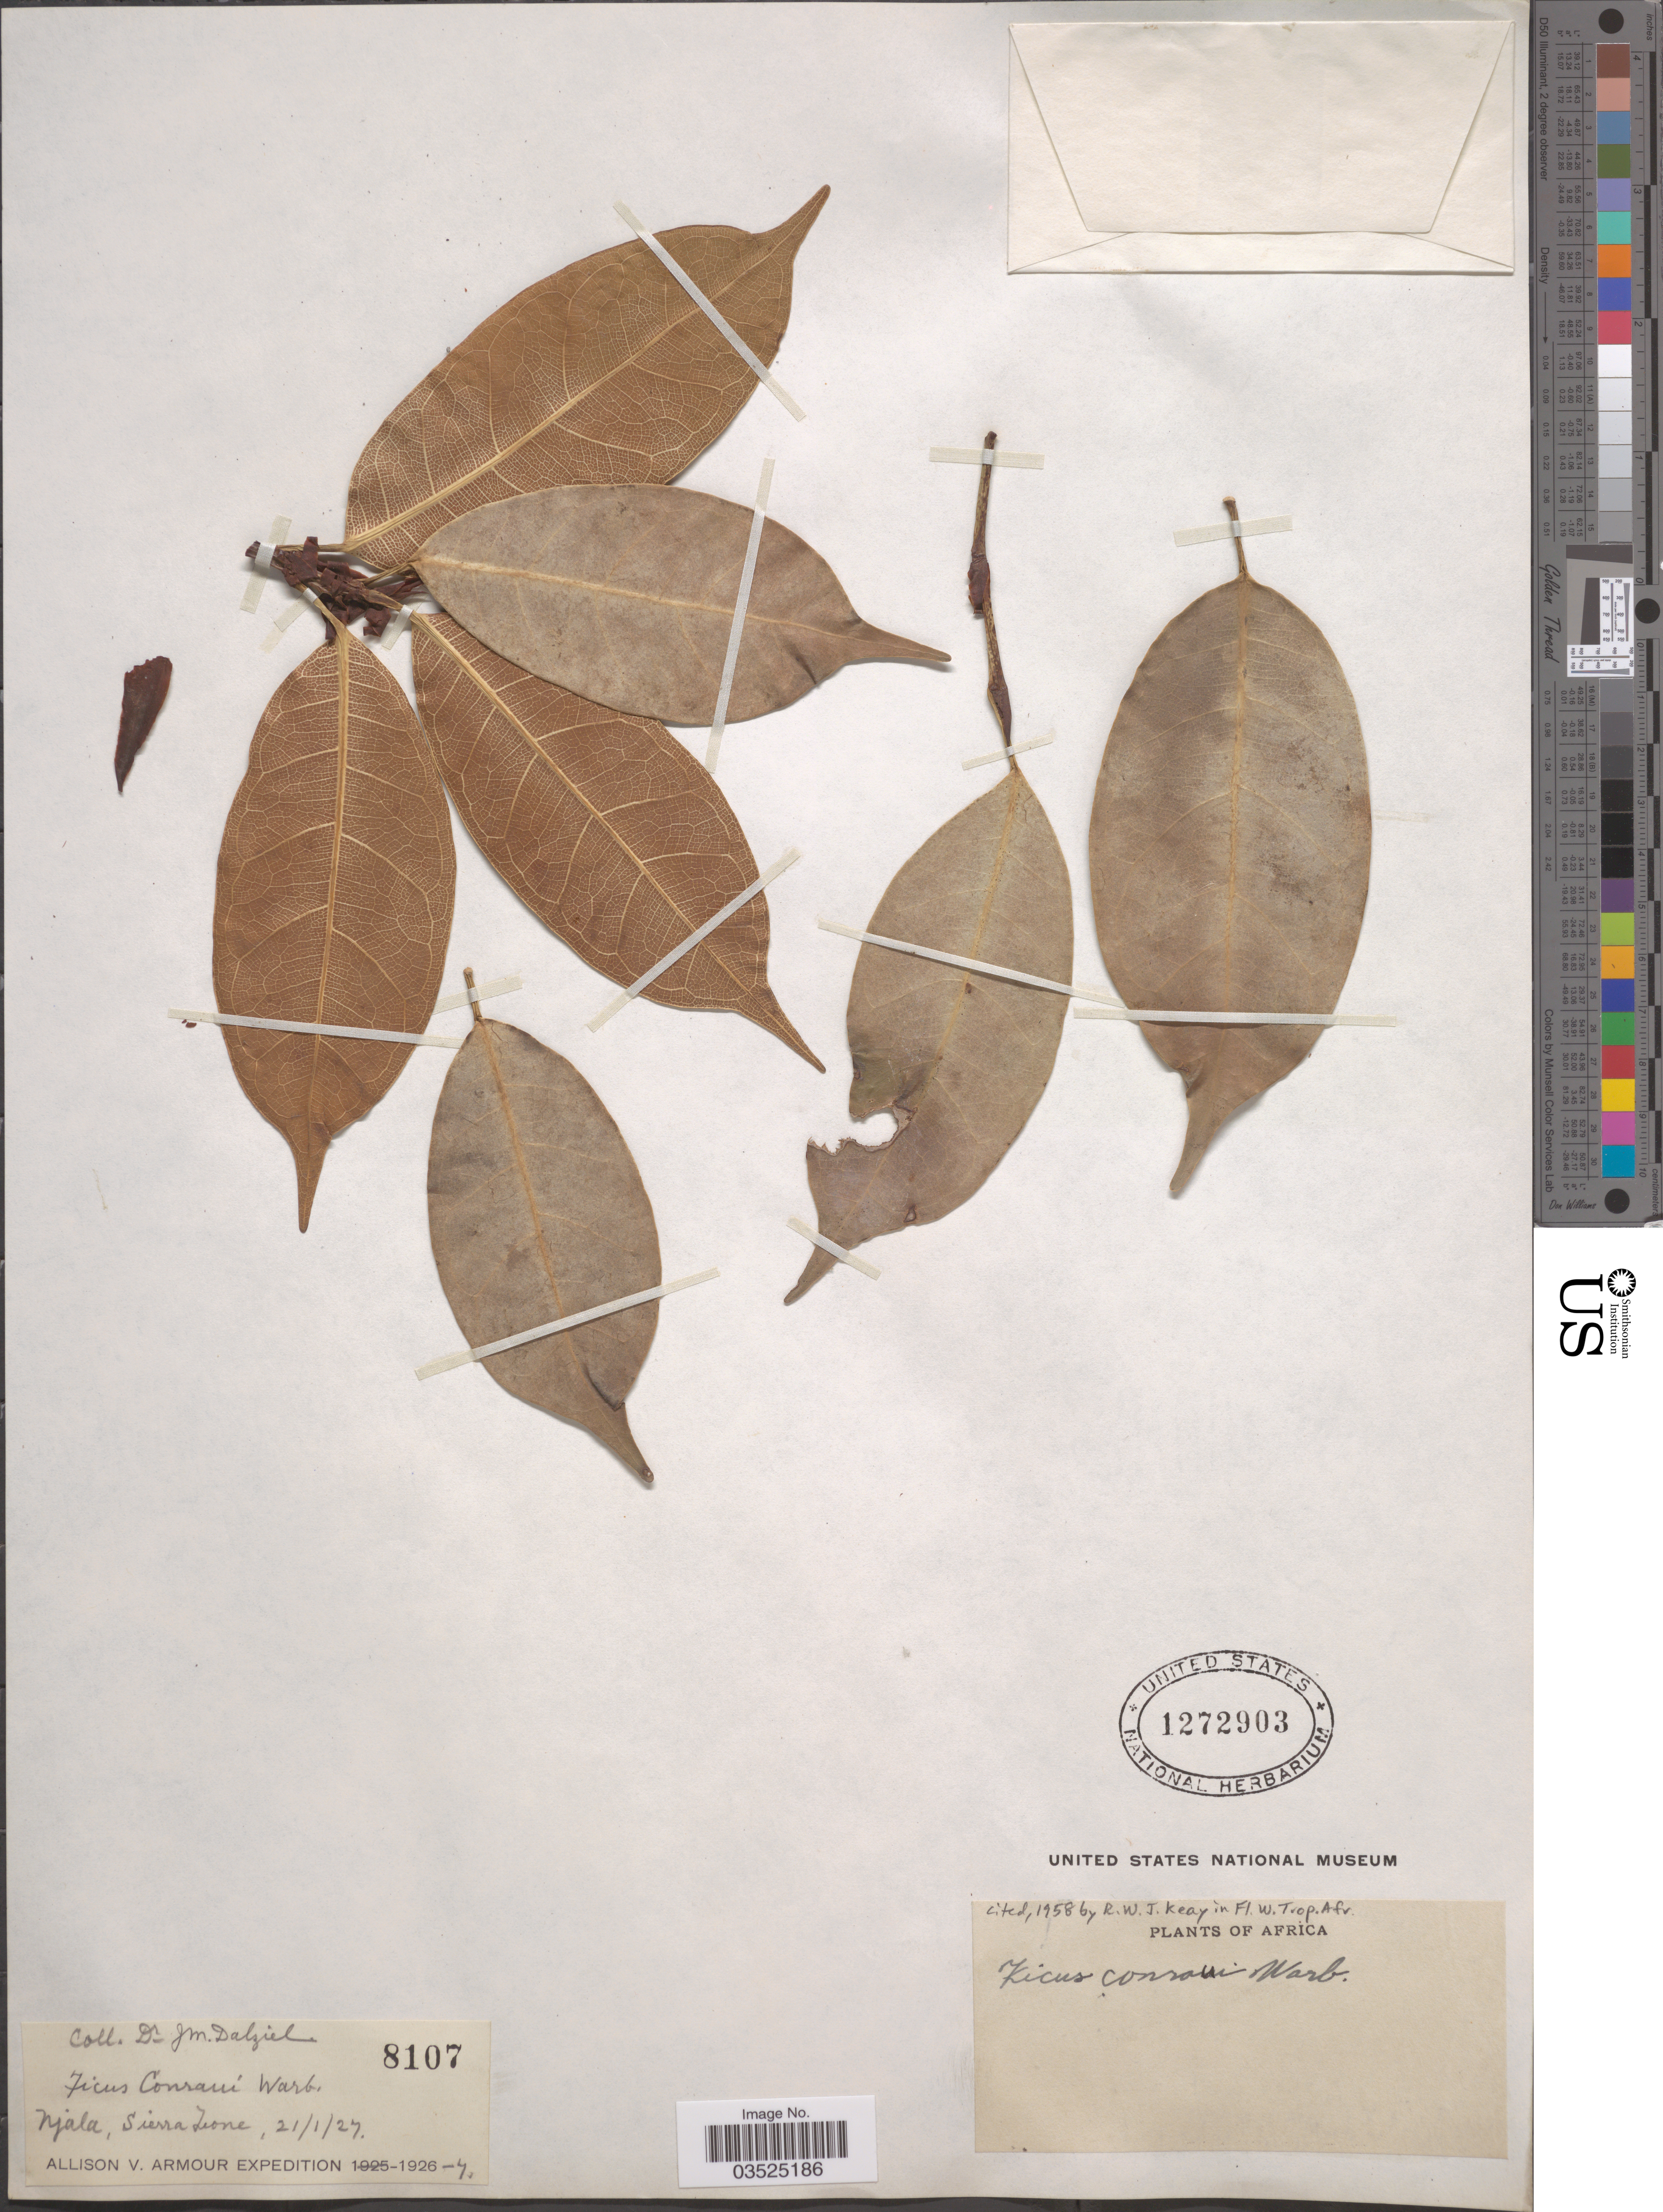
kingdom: Plantae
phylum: Tracheophyta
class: Magnoliopsida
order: Rosales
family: Moraceae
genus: Ficus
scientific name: Ficus conraui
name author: Warb.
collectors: J. Dalziel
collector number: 8107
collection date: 1927-01-21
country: Sierra Leone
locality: Africa. Njala.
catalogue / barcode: US 1272903